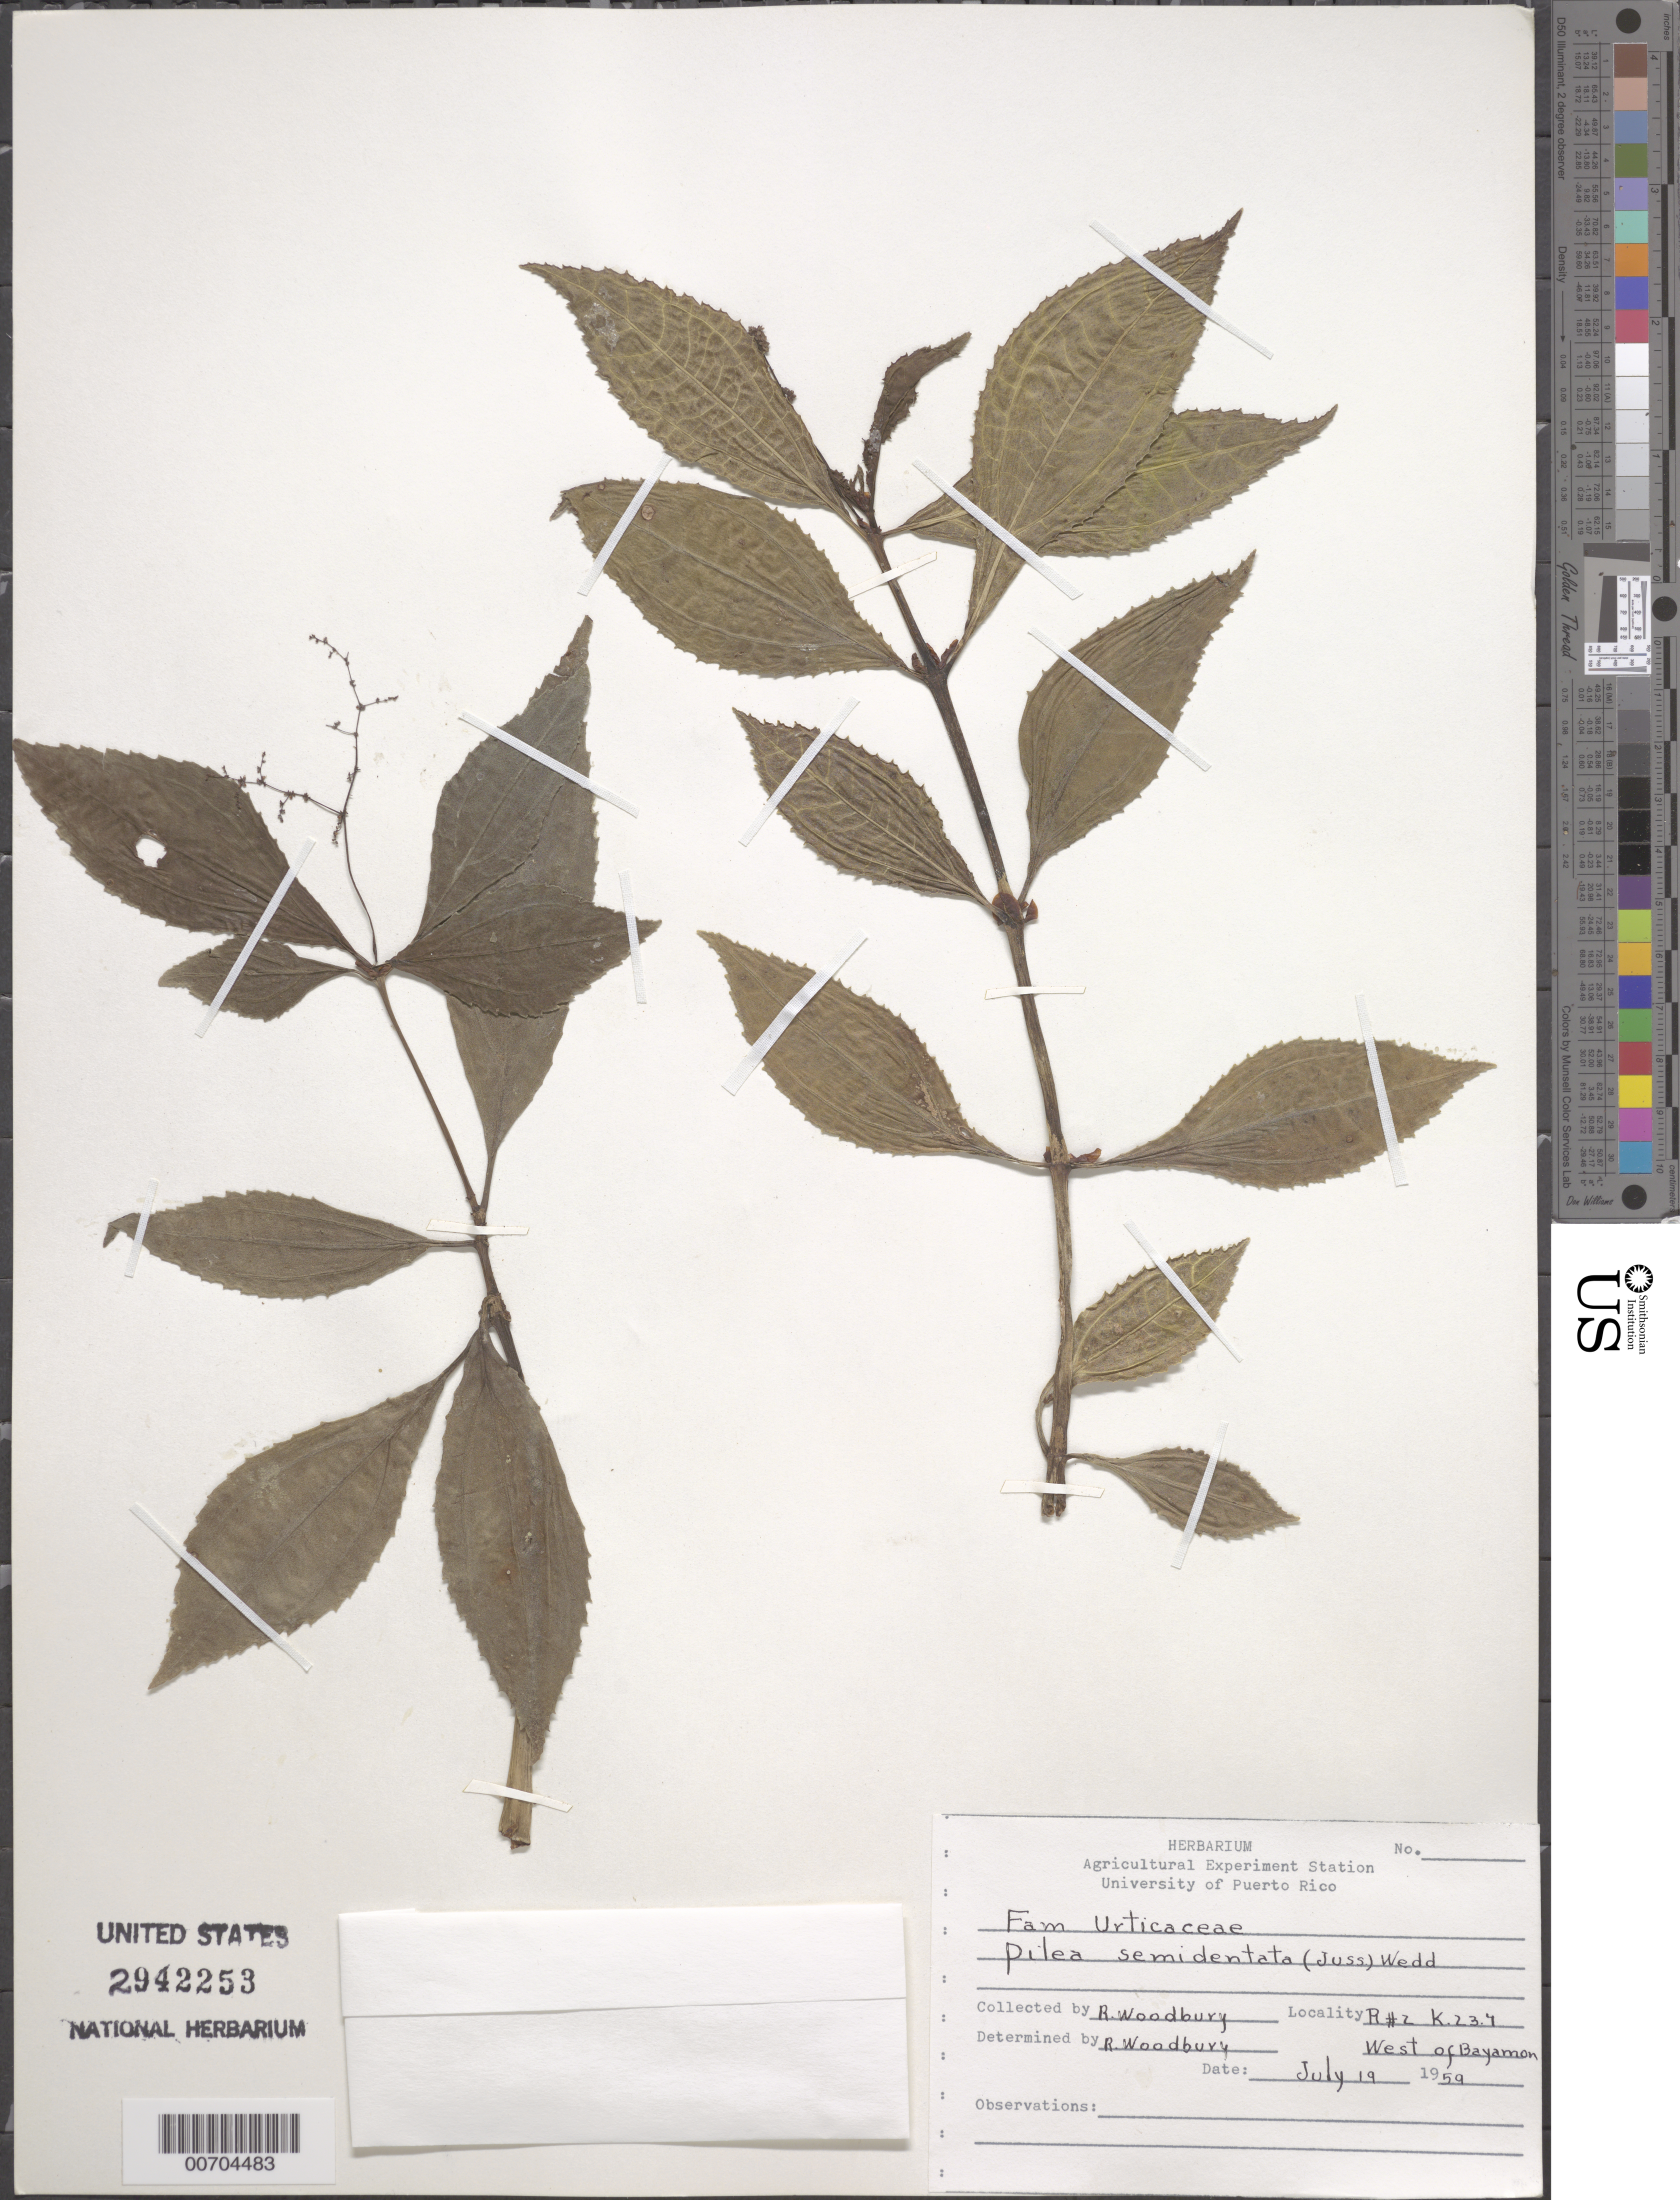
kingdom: Plantae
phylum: Tracheophyta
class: Magnoliopsida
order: Rosales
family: Urticaceae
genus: Pilea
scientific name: Pilea semidentata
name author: (Juss. ex Poir.) Wedd.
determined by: Woodbury, R. O.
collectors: R. O. Woodbury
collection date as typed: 19 Jul 1959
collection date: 1959-07-19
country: Puerto Rico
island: Greater Antilles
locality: R #2, K 23.4; W of Bayamon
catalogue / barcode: US 2942253